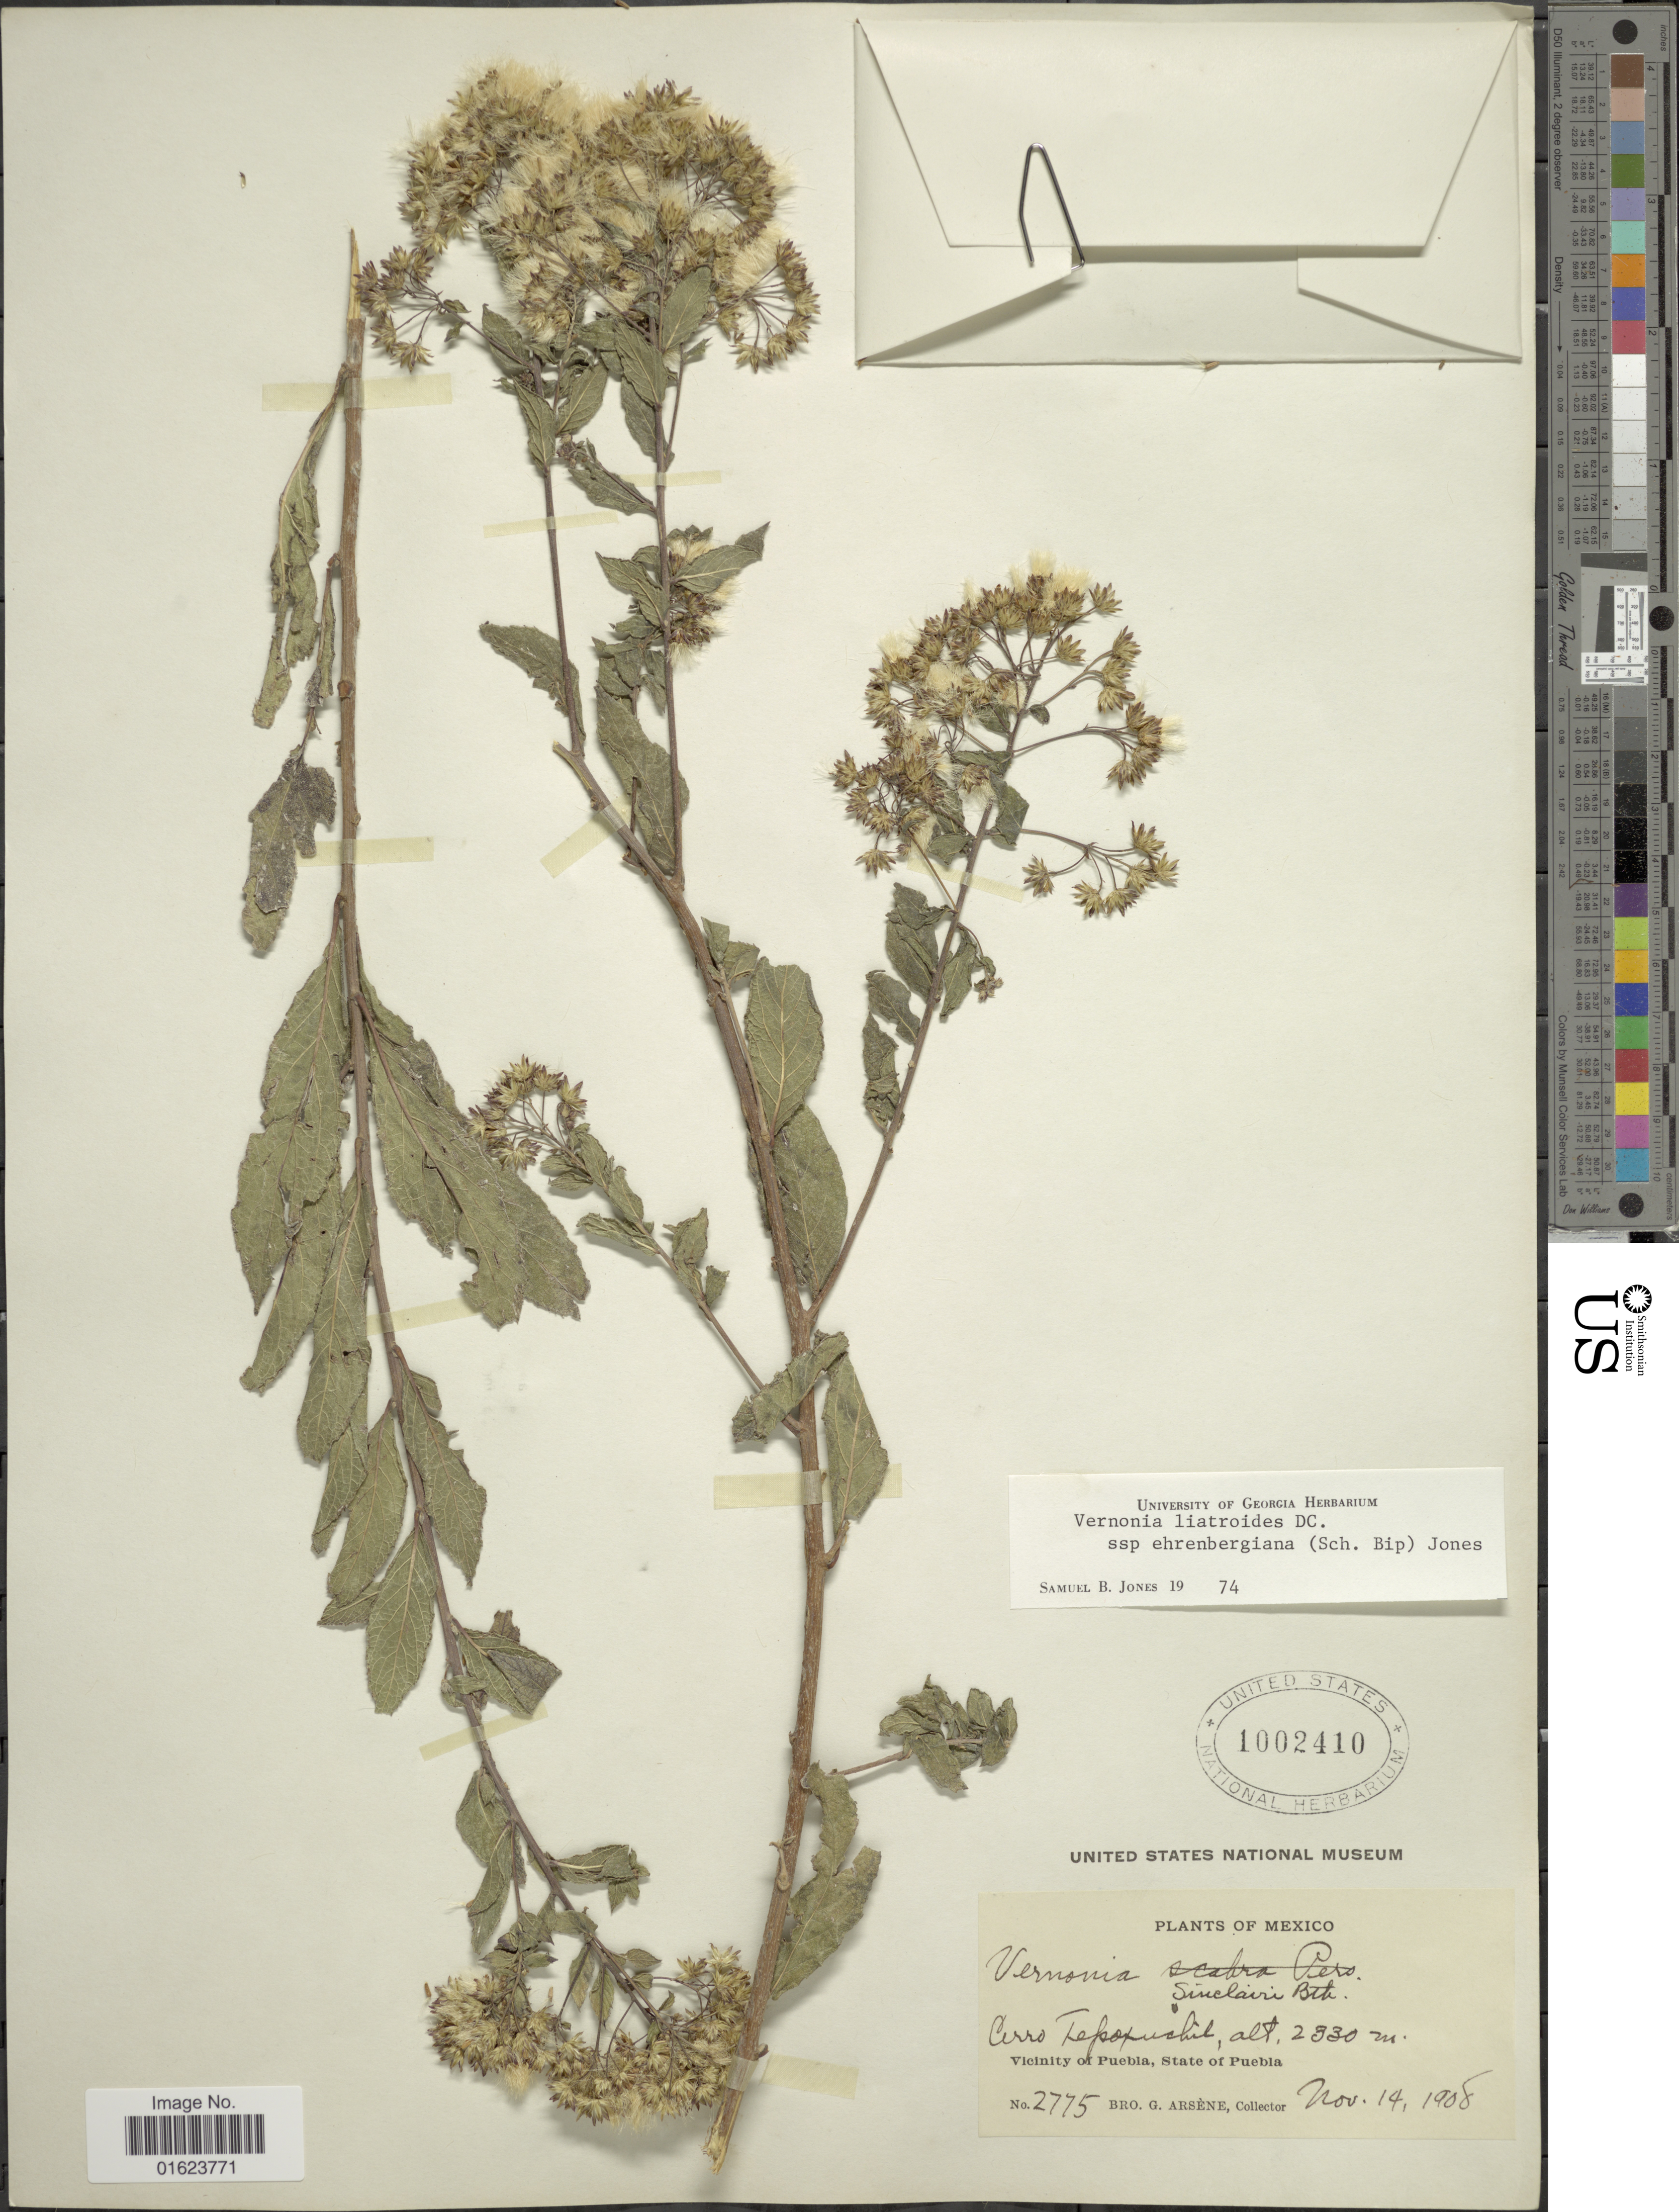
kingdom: Plantae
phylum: Tracheophyta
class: Magnoliopsida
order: Asterales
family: Asteraceae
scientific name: Vickianthus liatroides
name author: (DC.) H. Rob.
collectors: Bro. G. Arsène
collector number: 2775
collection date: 1908-11-14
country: Mexico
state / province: Puebla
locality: Mexico. Cerro Tepoxpuchil, Vicinity of Puebla, State of Puebla.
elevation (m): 2330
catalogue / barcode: US 1002410